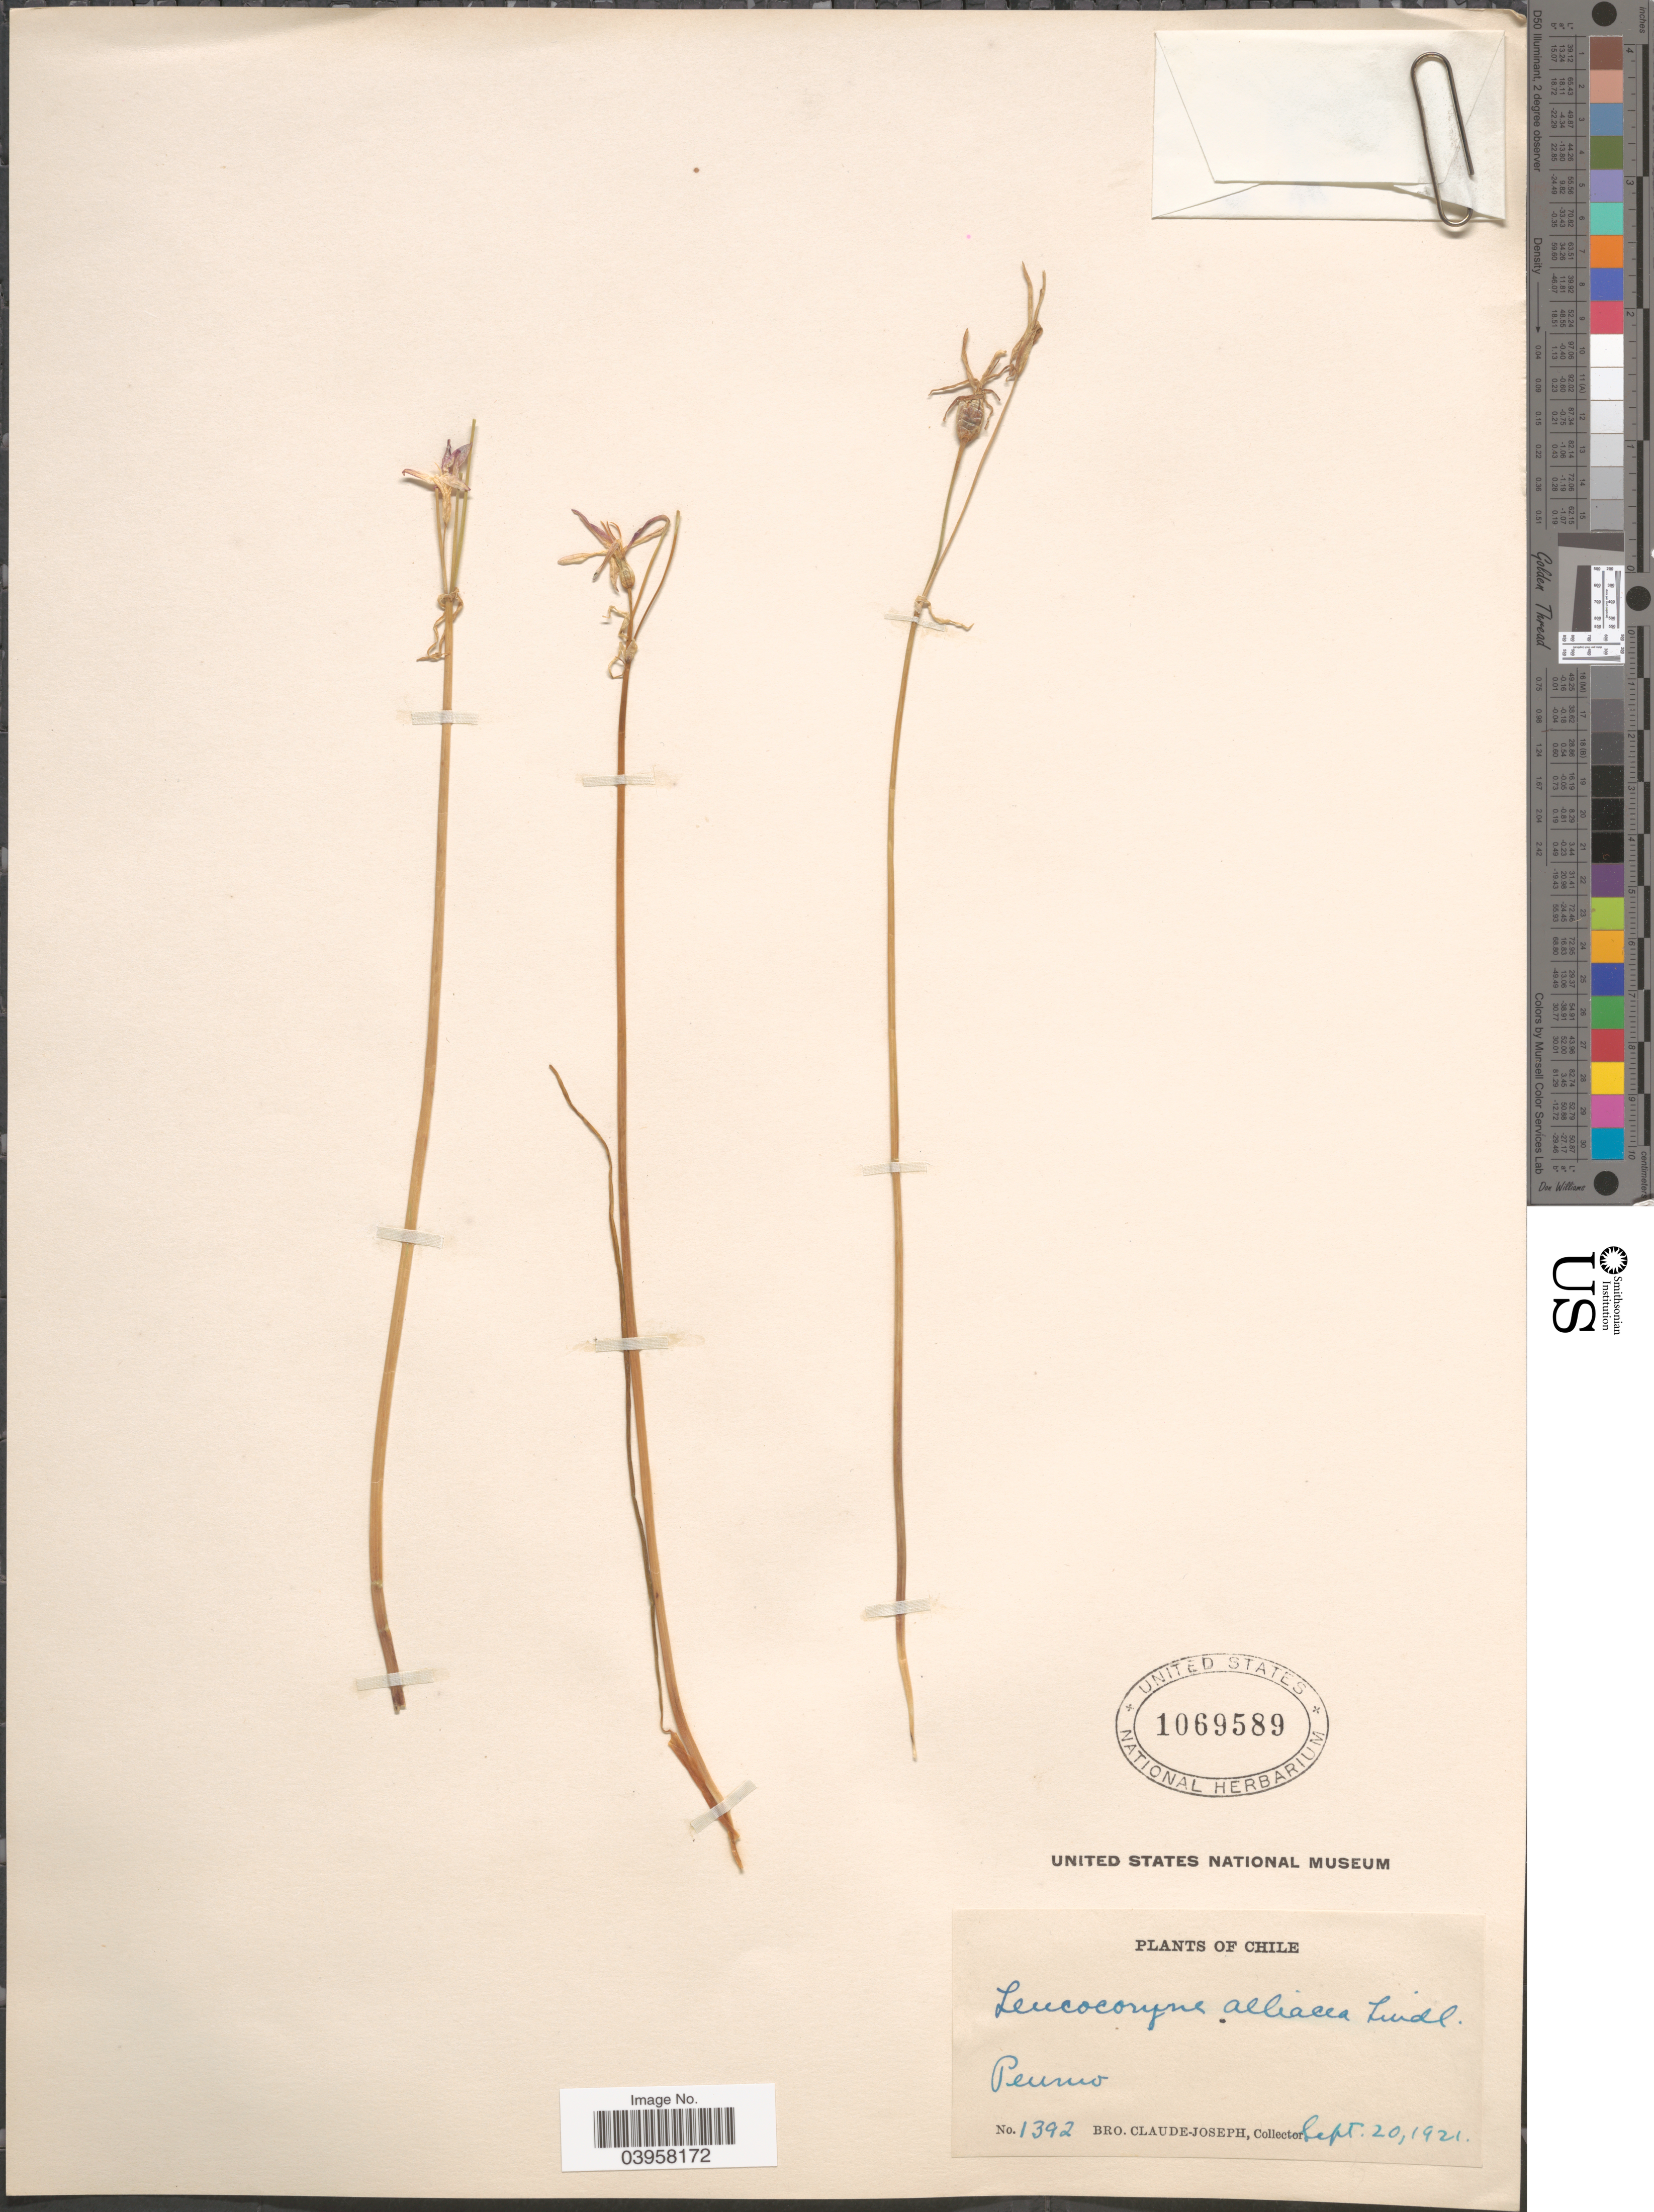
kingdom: Plantae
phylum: Tracheophyta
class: Liliopsida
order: Asparagales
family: Amaryllidaceae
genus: Leucocoryne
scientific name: Leucocoryne alliacea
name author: Lindl.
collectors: Bro. Claude-Joseph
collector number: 1392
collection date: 1921-09-20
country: Chile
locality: Peumo.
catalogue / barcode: US 1069589